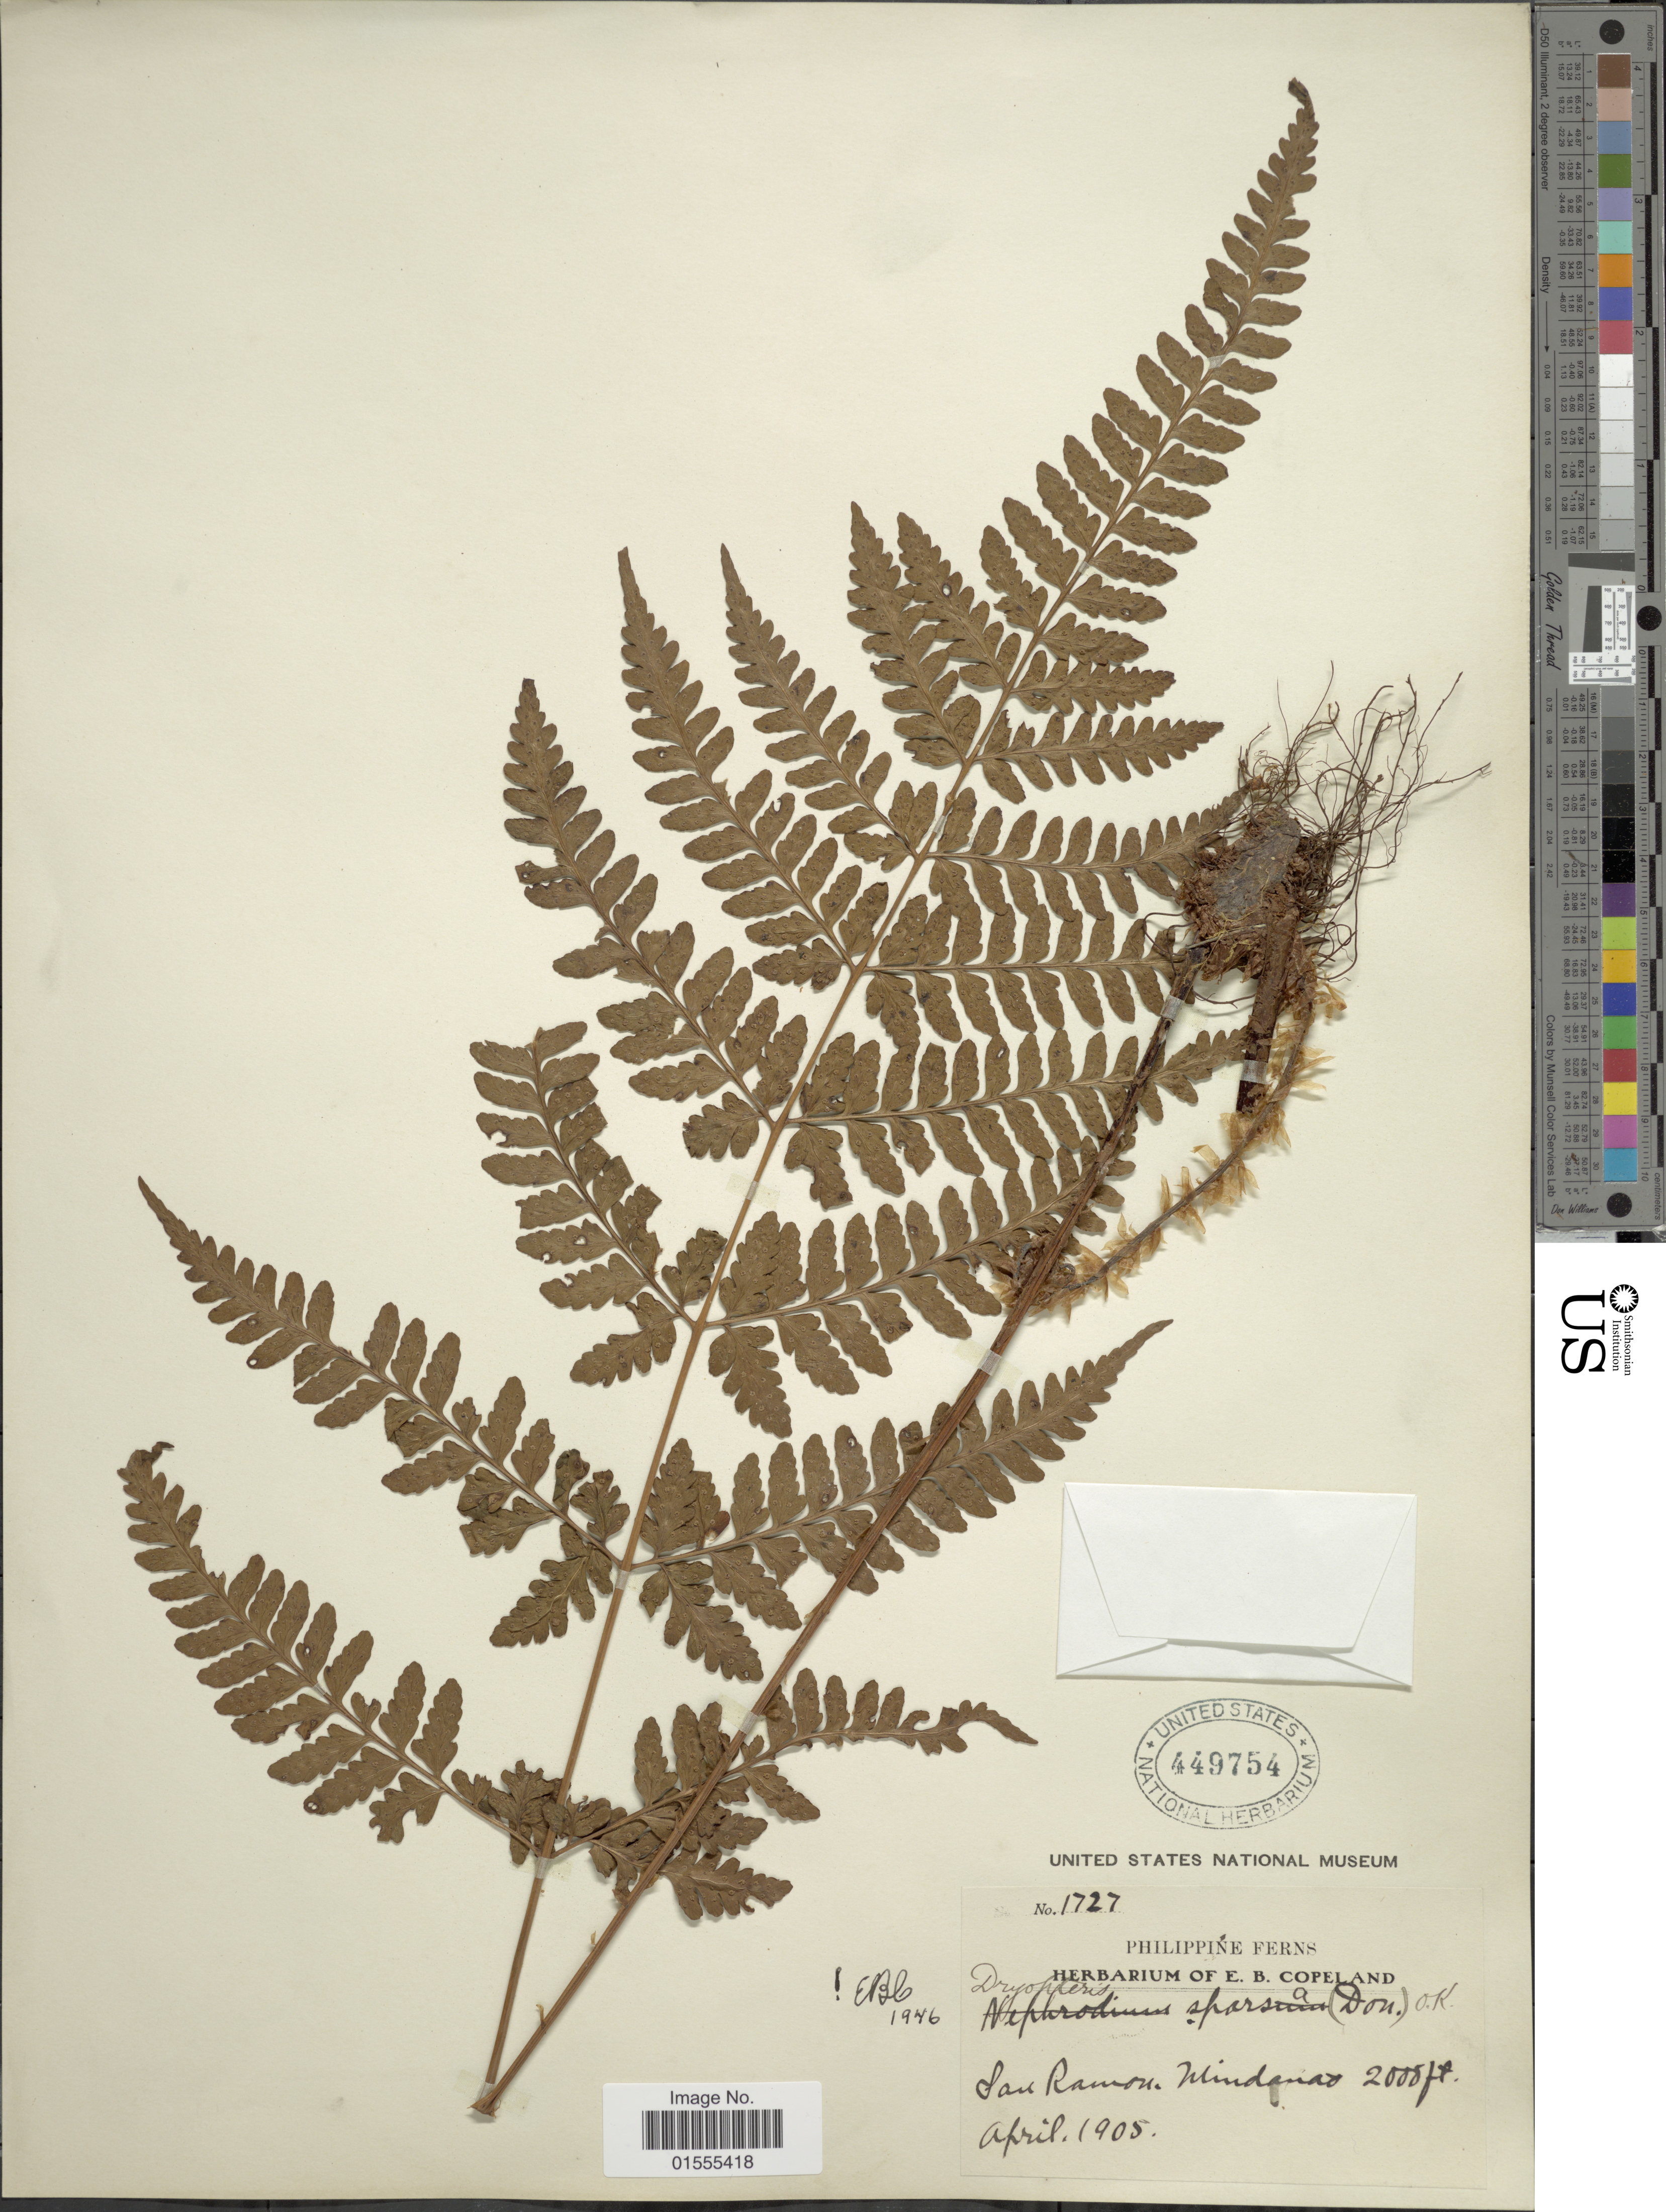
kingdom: Plantae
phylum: Tracheophyta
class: Polypodiopsida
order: Polypodiales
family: Dryopteridaceae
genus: Dryopteris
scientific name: Dryopteris sparsa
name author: (D. Don) Kuntze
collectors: ex herb. E. B. Copeland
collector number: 1727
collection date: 1905-04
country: Philippines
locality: San Ramon, Mindanao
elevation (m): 610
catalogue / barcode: US 449754